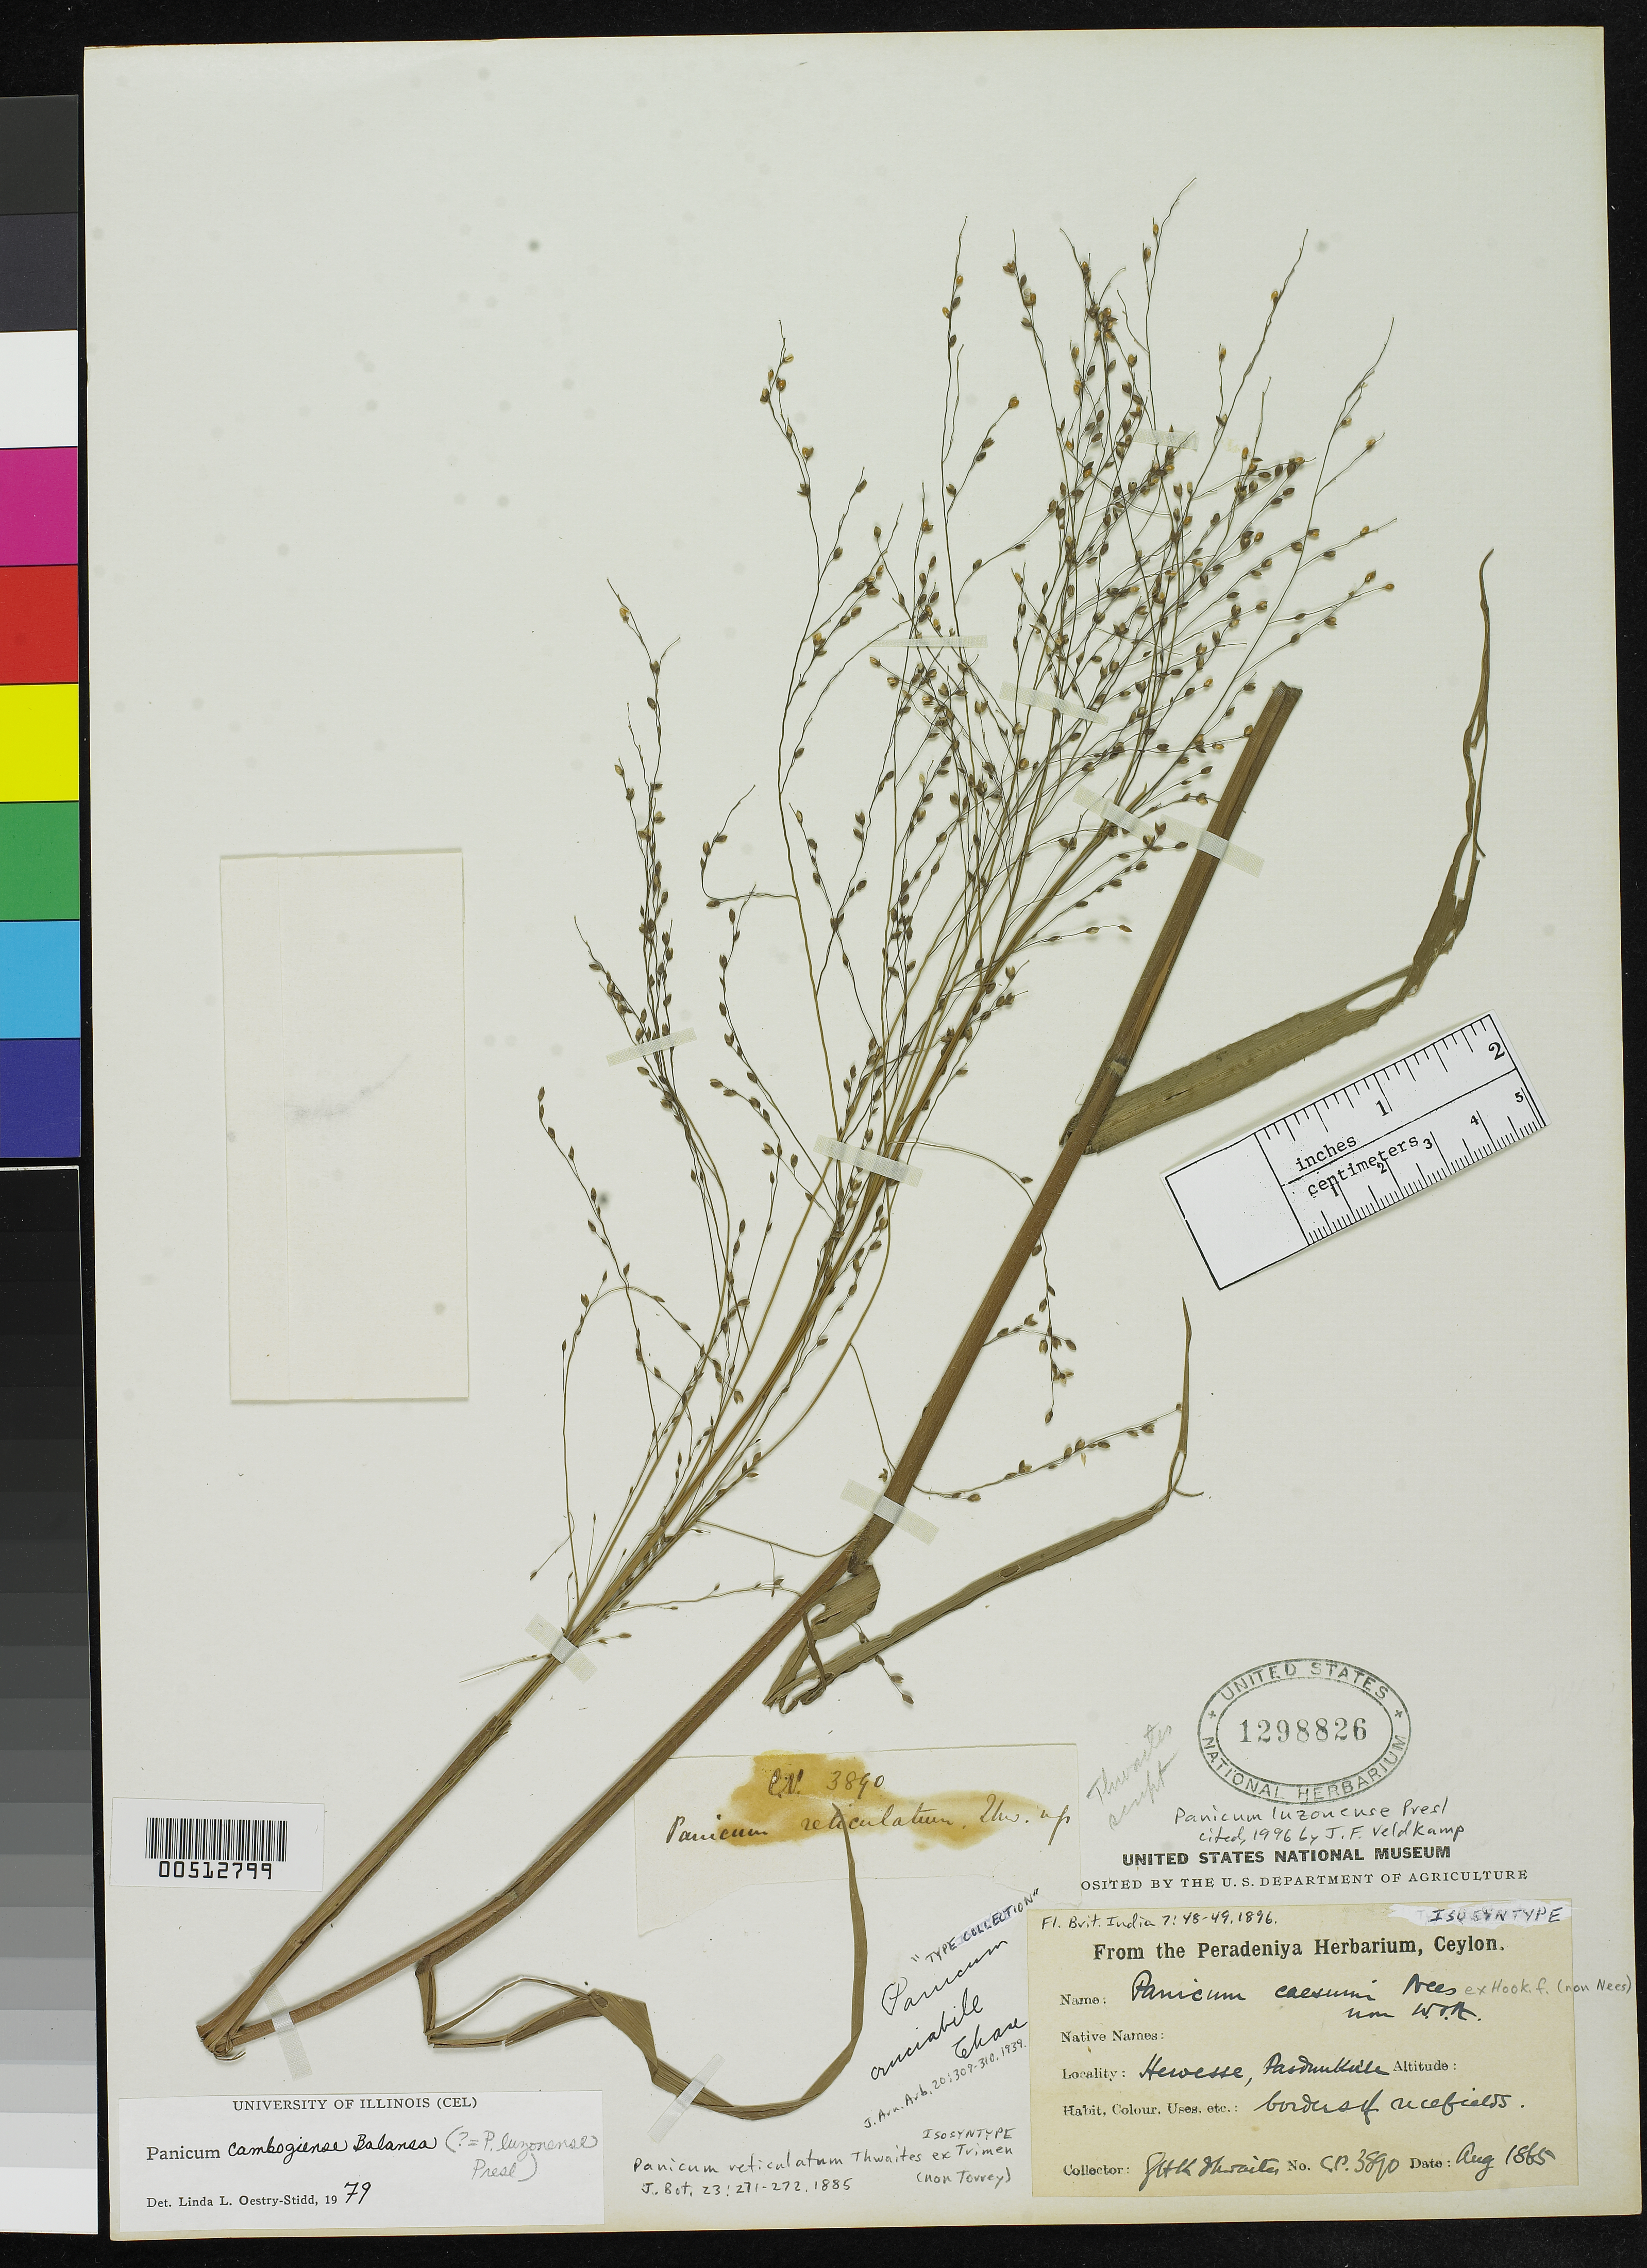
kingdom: Plantae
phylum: Tracheophyta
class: Liliopsida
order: Poales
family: Poaceae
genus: Panicum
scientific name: Panicum reticulatum Thwaites ex Trimen, nom. illeg.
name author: Thwaites ex Trimen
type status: Type Collection; Lectotype; Isosyntype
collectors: G. H. K. Thwaites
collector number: C.P. 3890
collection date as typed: Aug 1865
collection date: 1865-08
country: Sri Lanka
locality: Ceylon, Hewesse, Pasdunkorle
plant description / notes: Annotated (S.F. Smith script) as "isosyntype" of "Panicum caesium Nees ex Hook.f. (non Nees), Fl. Brit. India 7: 48-49" but that was a name misapplied by Hooker, and did not describe a new taxon. See Chase 1939 for discussion of nomenclature & typification.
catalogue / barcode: US 1298826